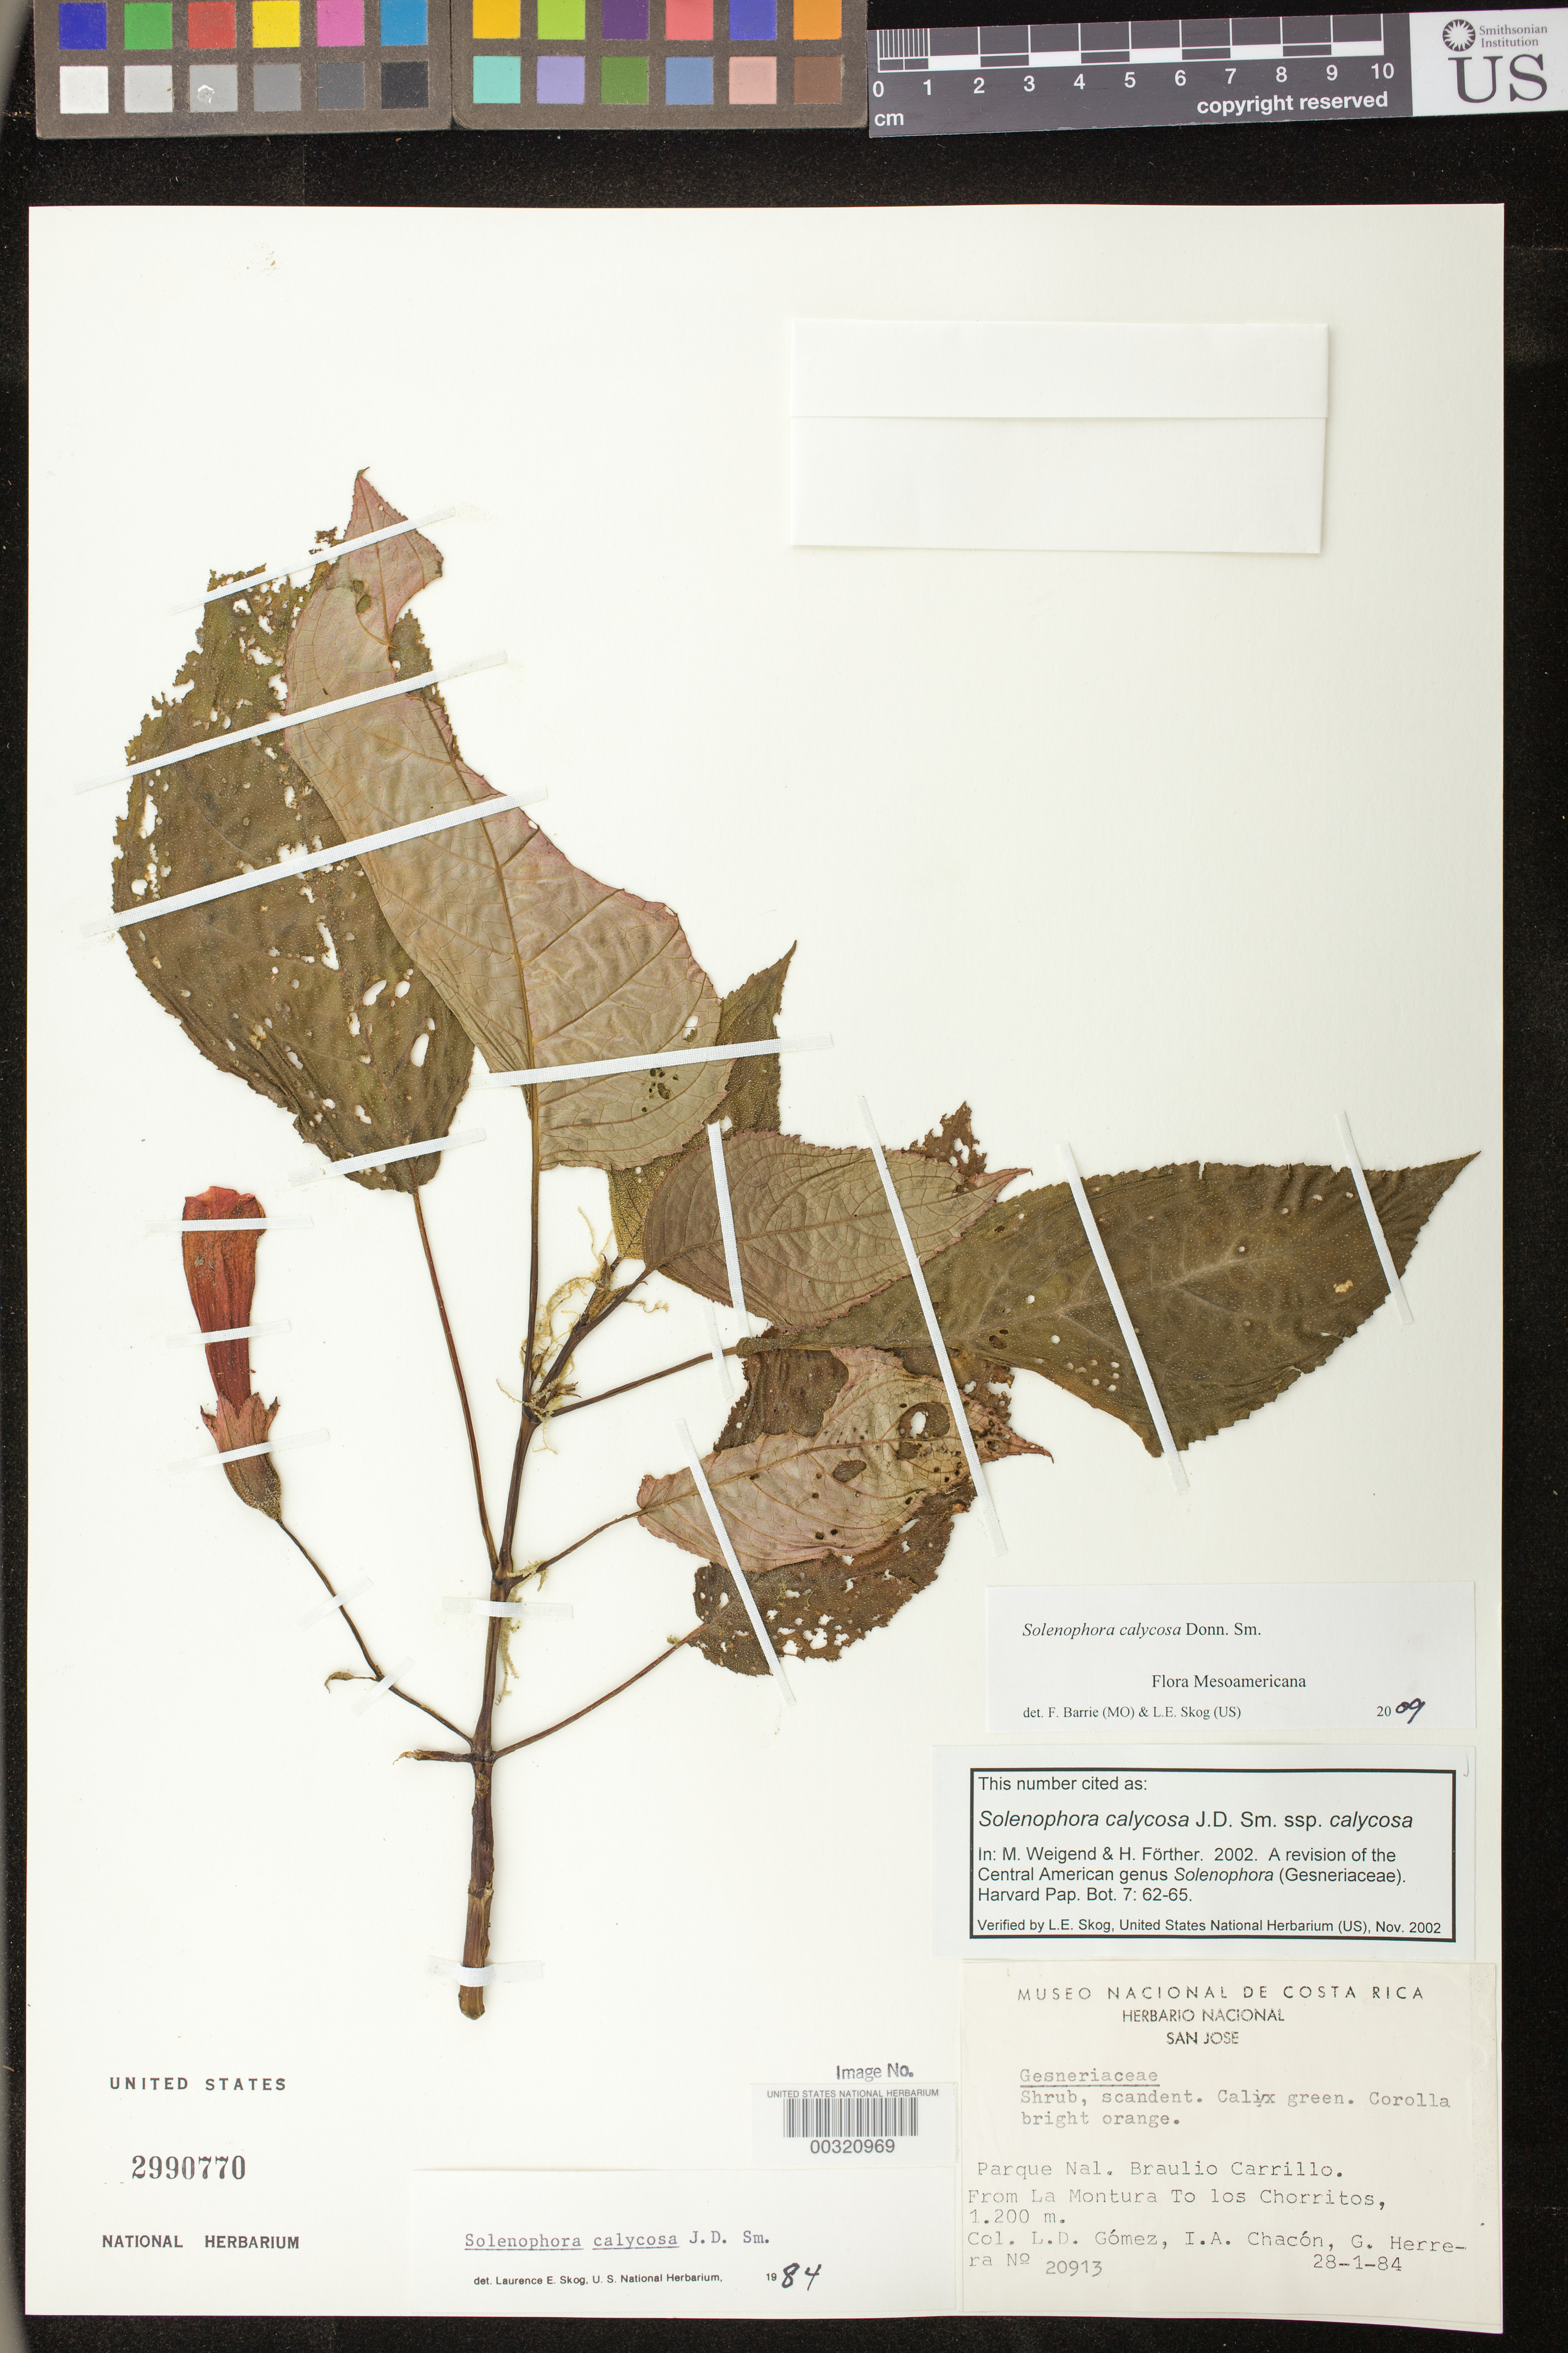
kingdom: Plantae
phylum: Tracheophyta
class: Magnoliopsida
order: Lamiales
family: Gesneriaceae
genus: Solenophora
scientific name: Solenophora calycosa Donn. Sm. subsp. calycosa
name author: (Donn. Sm.) Donn. Sm.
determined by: Weigend; Förther, Harald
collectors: L. D. Gómez, I. Chacón & G. Herrera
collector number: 20913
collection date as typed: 28 Jan 1984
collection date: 1984-01-28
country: Costa Rica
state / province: Heredia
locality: Parque Nal. Braulio Carrillo, from La Montura to Los Chorritos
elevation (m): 1200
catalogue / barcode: US 2990770